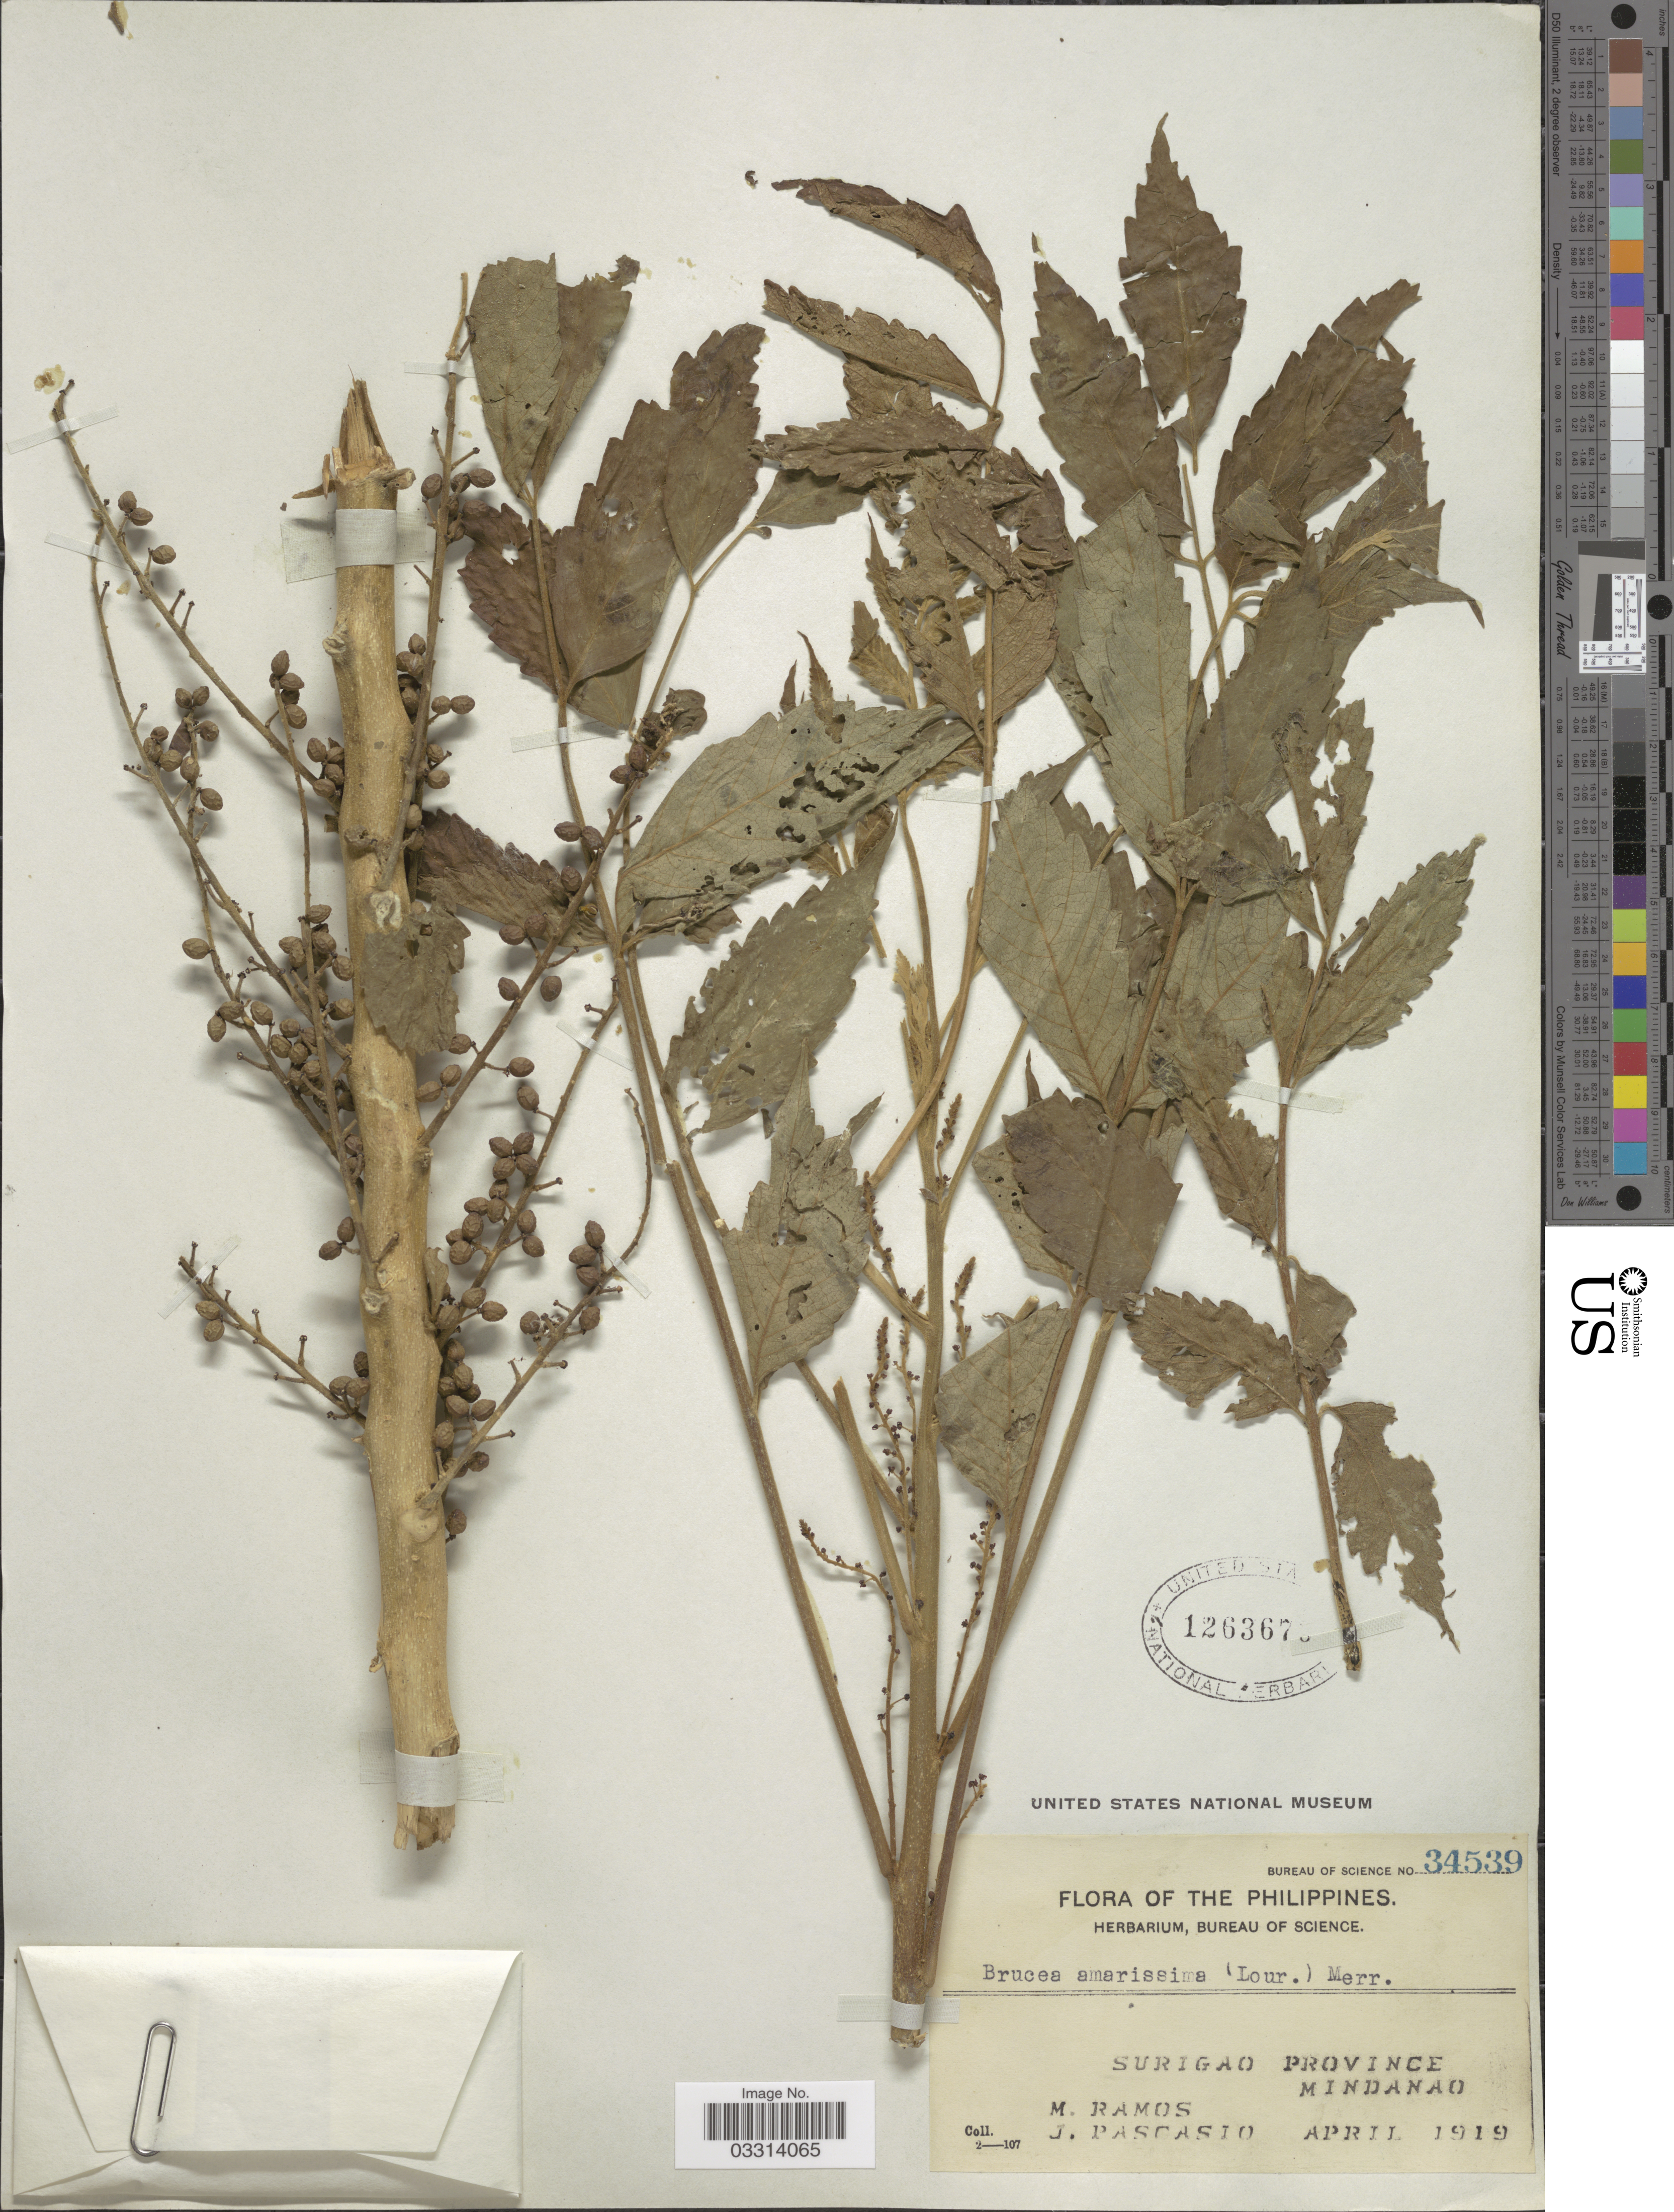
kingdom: Plantae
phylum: Tracheophyta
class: Magnoliopsida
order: Sapindales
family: Simaroubaceae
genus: Brucea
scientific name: Brucea javanica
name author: (L.) Merr.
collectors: M. Ramos & J. Pascasio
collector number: Bureau of Science 34539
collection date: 1919-04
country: Philippines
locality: Surigao Province, Mindanao.